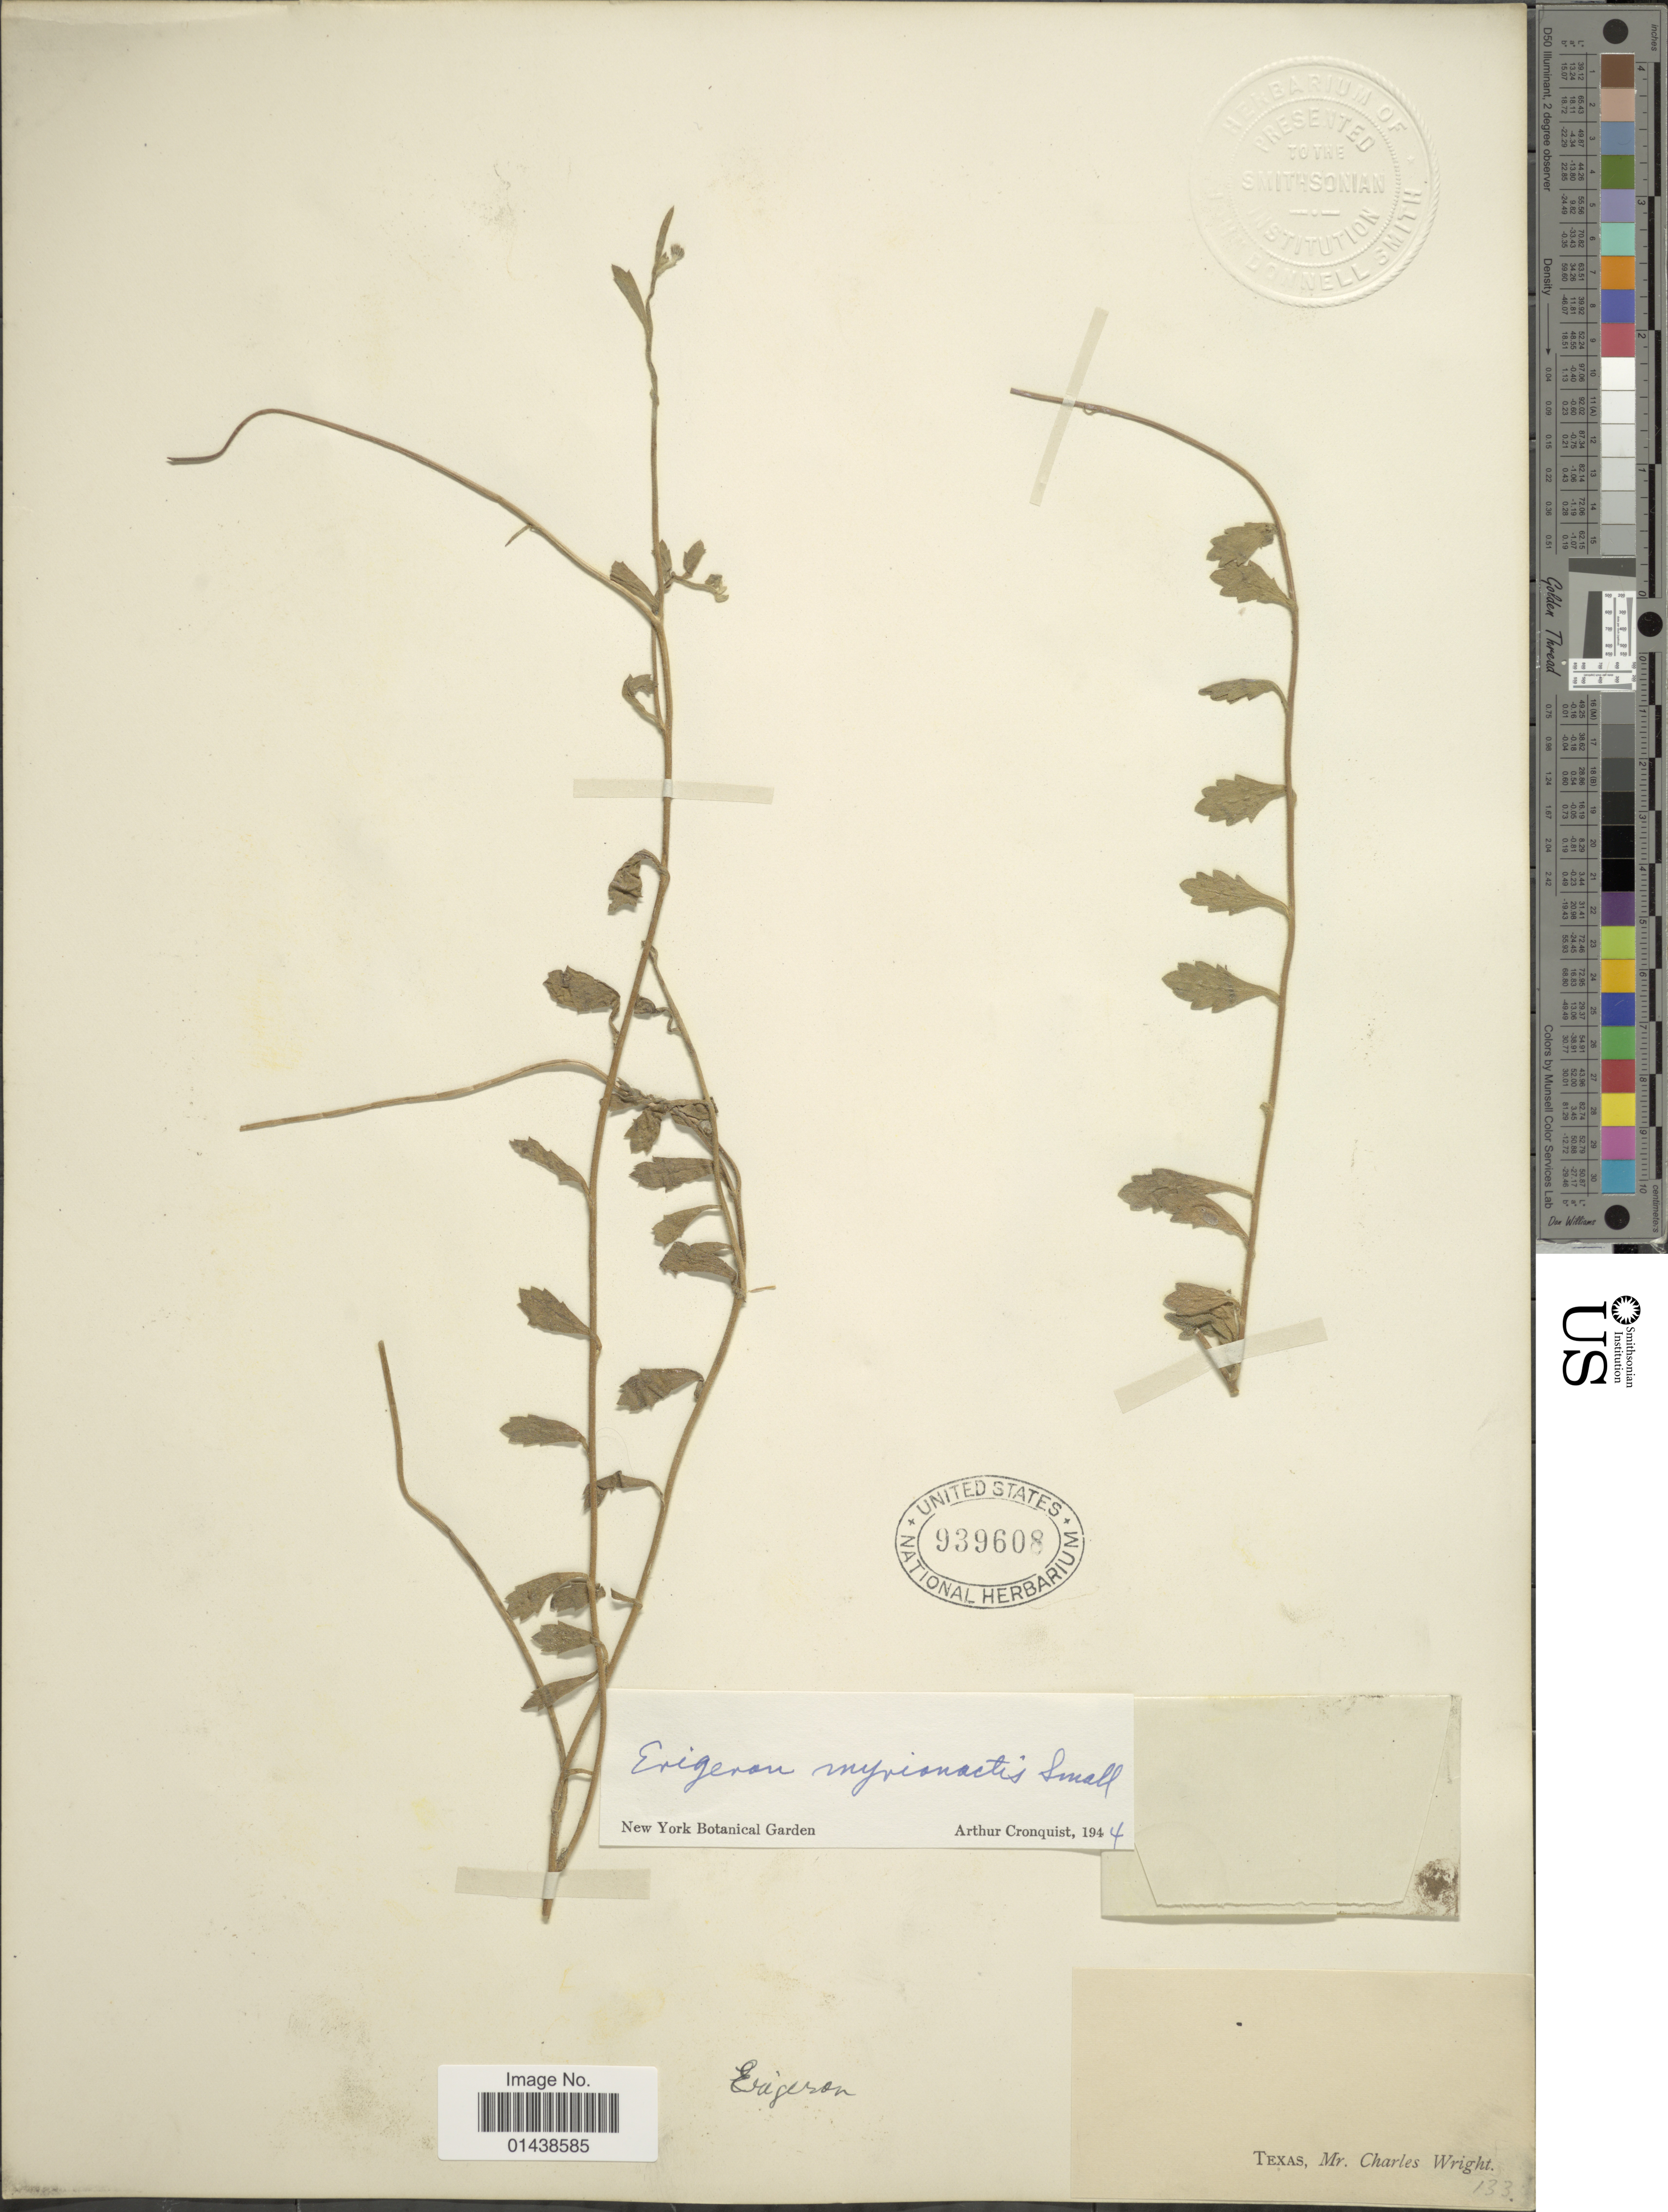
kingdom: Plantae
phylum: Tracheophyta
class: Magnoliopsida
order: Asterales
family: Asteraceae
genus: Erigeron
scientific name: Erigeron myrionactis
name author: Small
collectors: C. Wright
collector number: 133?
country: United States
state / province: Texas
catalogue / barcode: US 939608